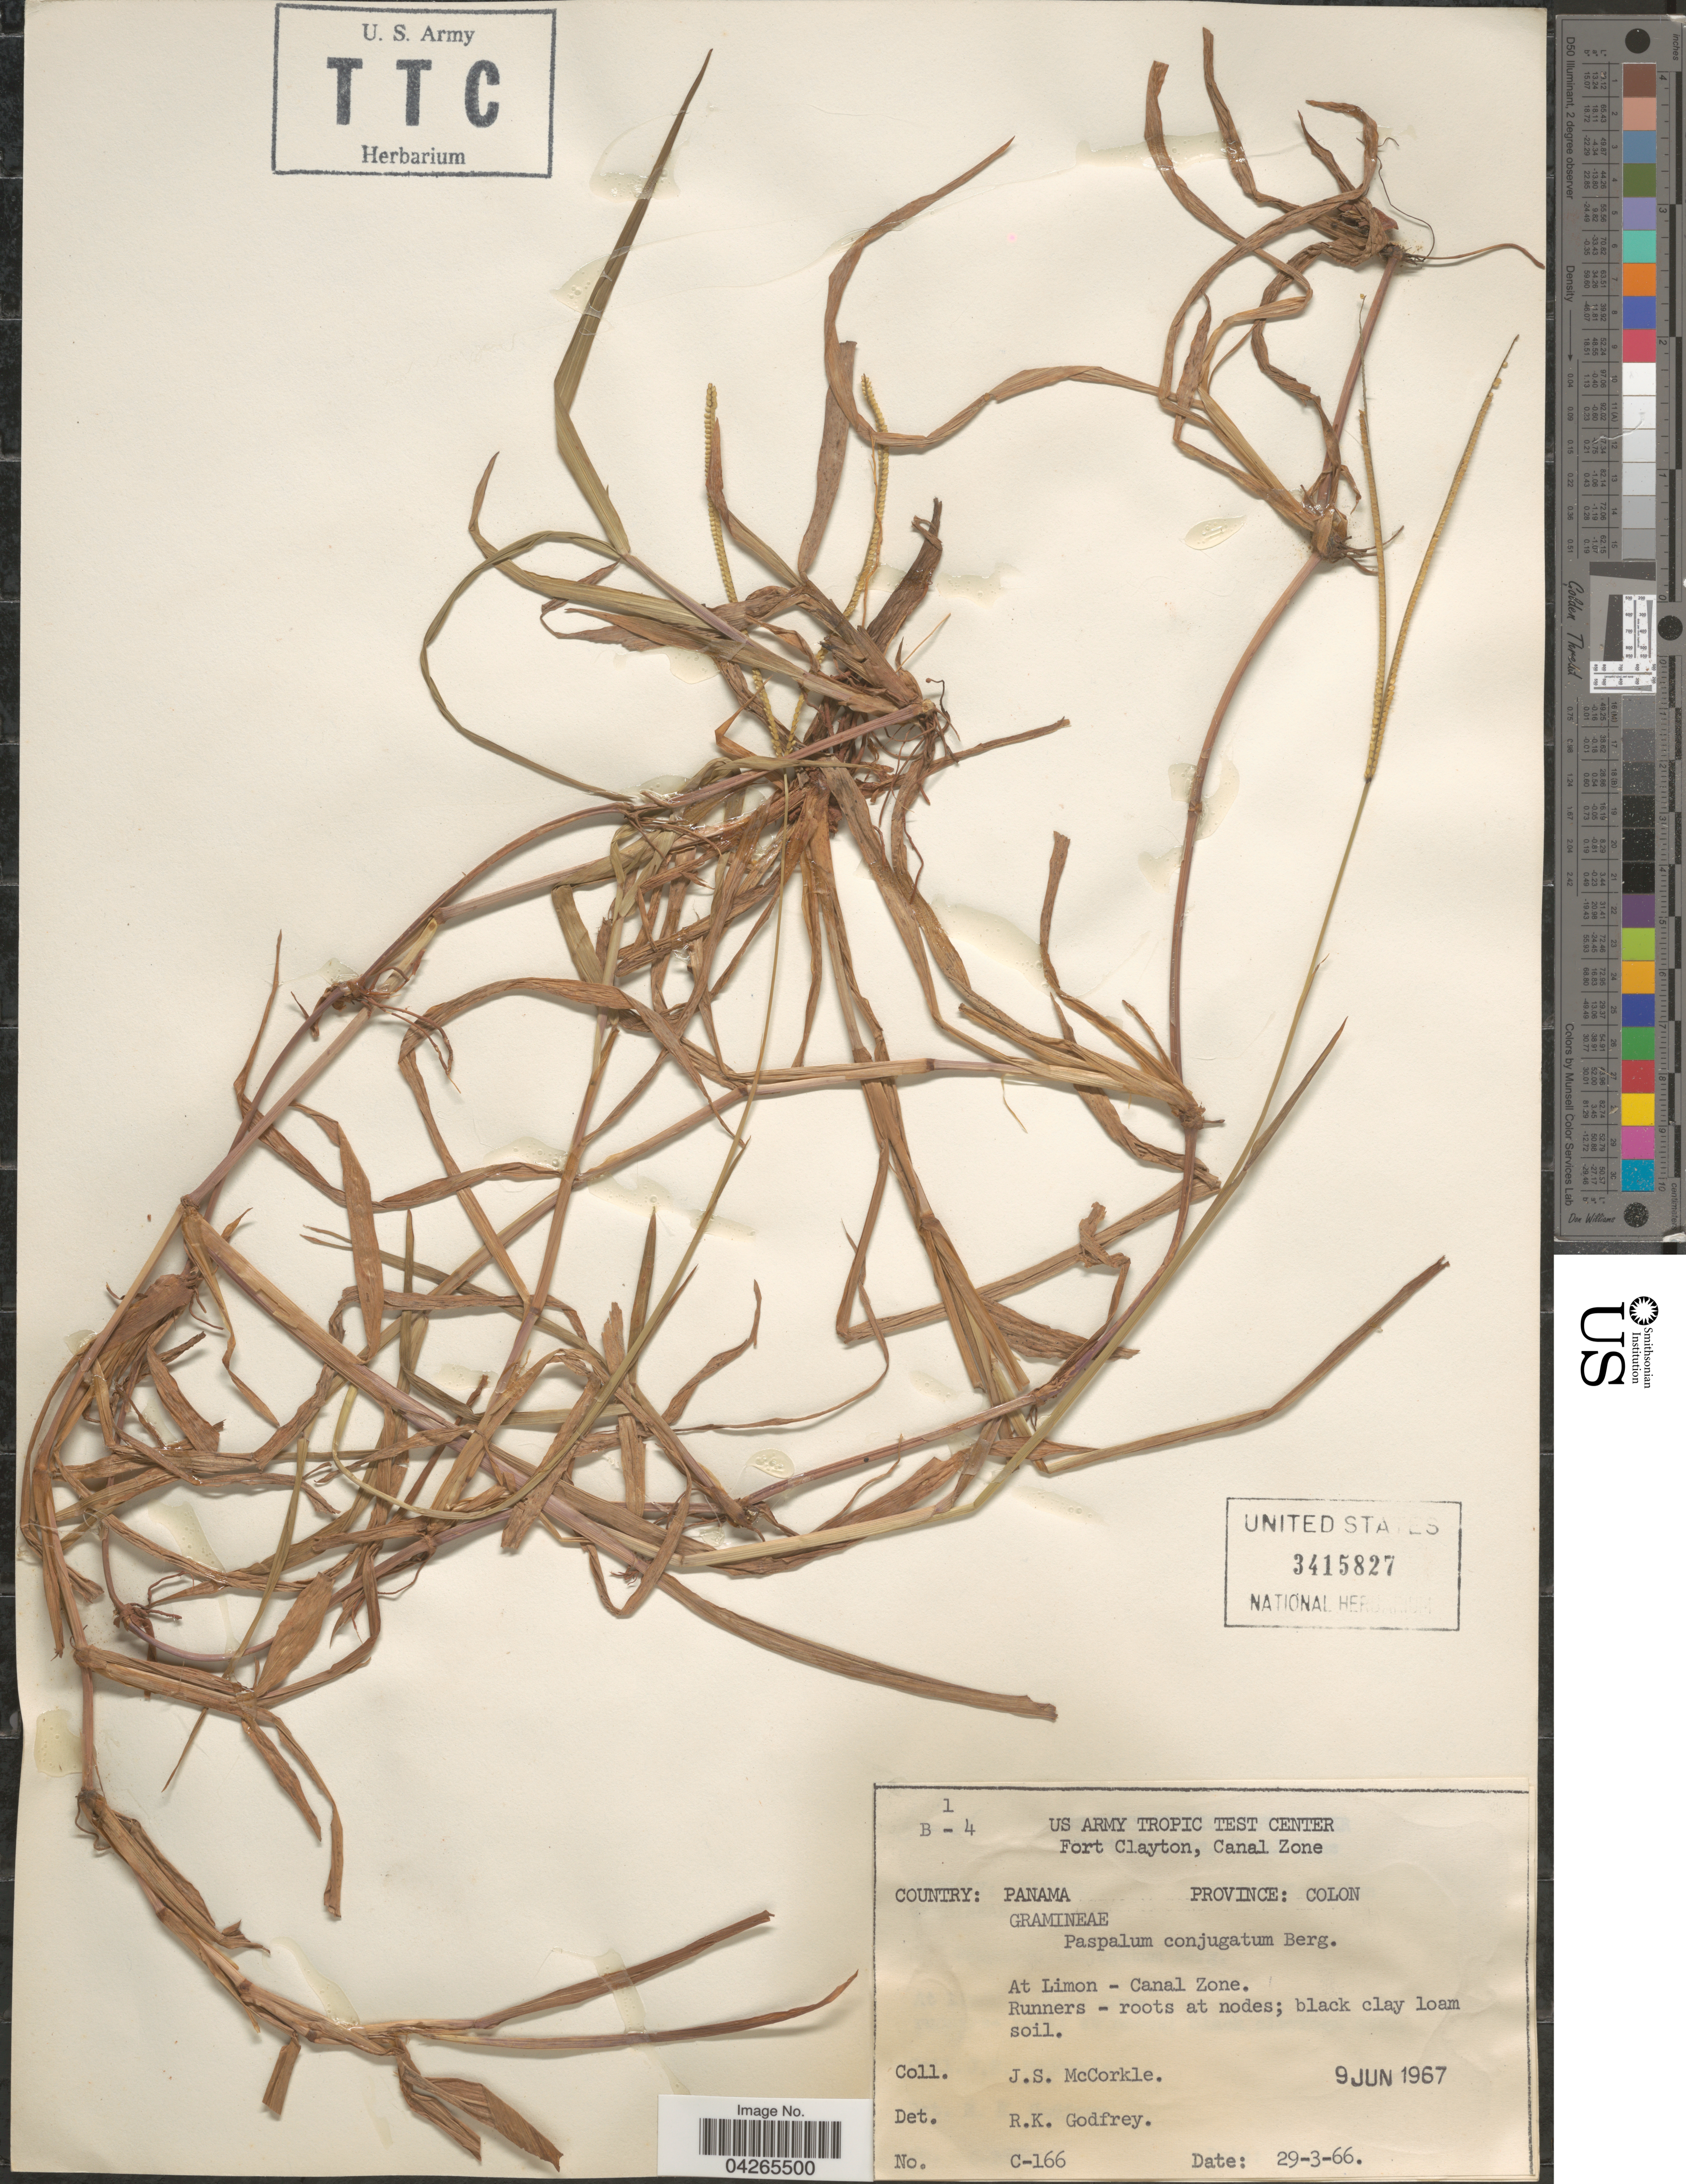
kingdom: Plantae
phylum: Tracheophyta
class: Liliopsida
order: Poales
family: Poaceae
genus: Paspalum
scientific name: Paspalum conjugatum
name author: P.J. Bergius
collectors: J. McCorkle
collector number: C-166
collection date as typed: Transcribed d/m/y: 29/3/66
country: Panama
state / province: Colón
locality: At Limon - Canal Zone.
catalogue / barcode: US 3415827